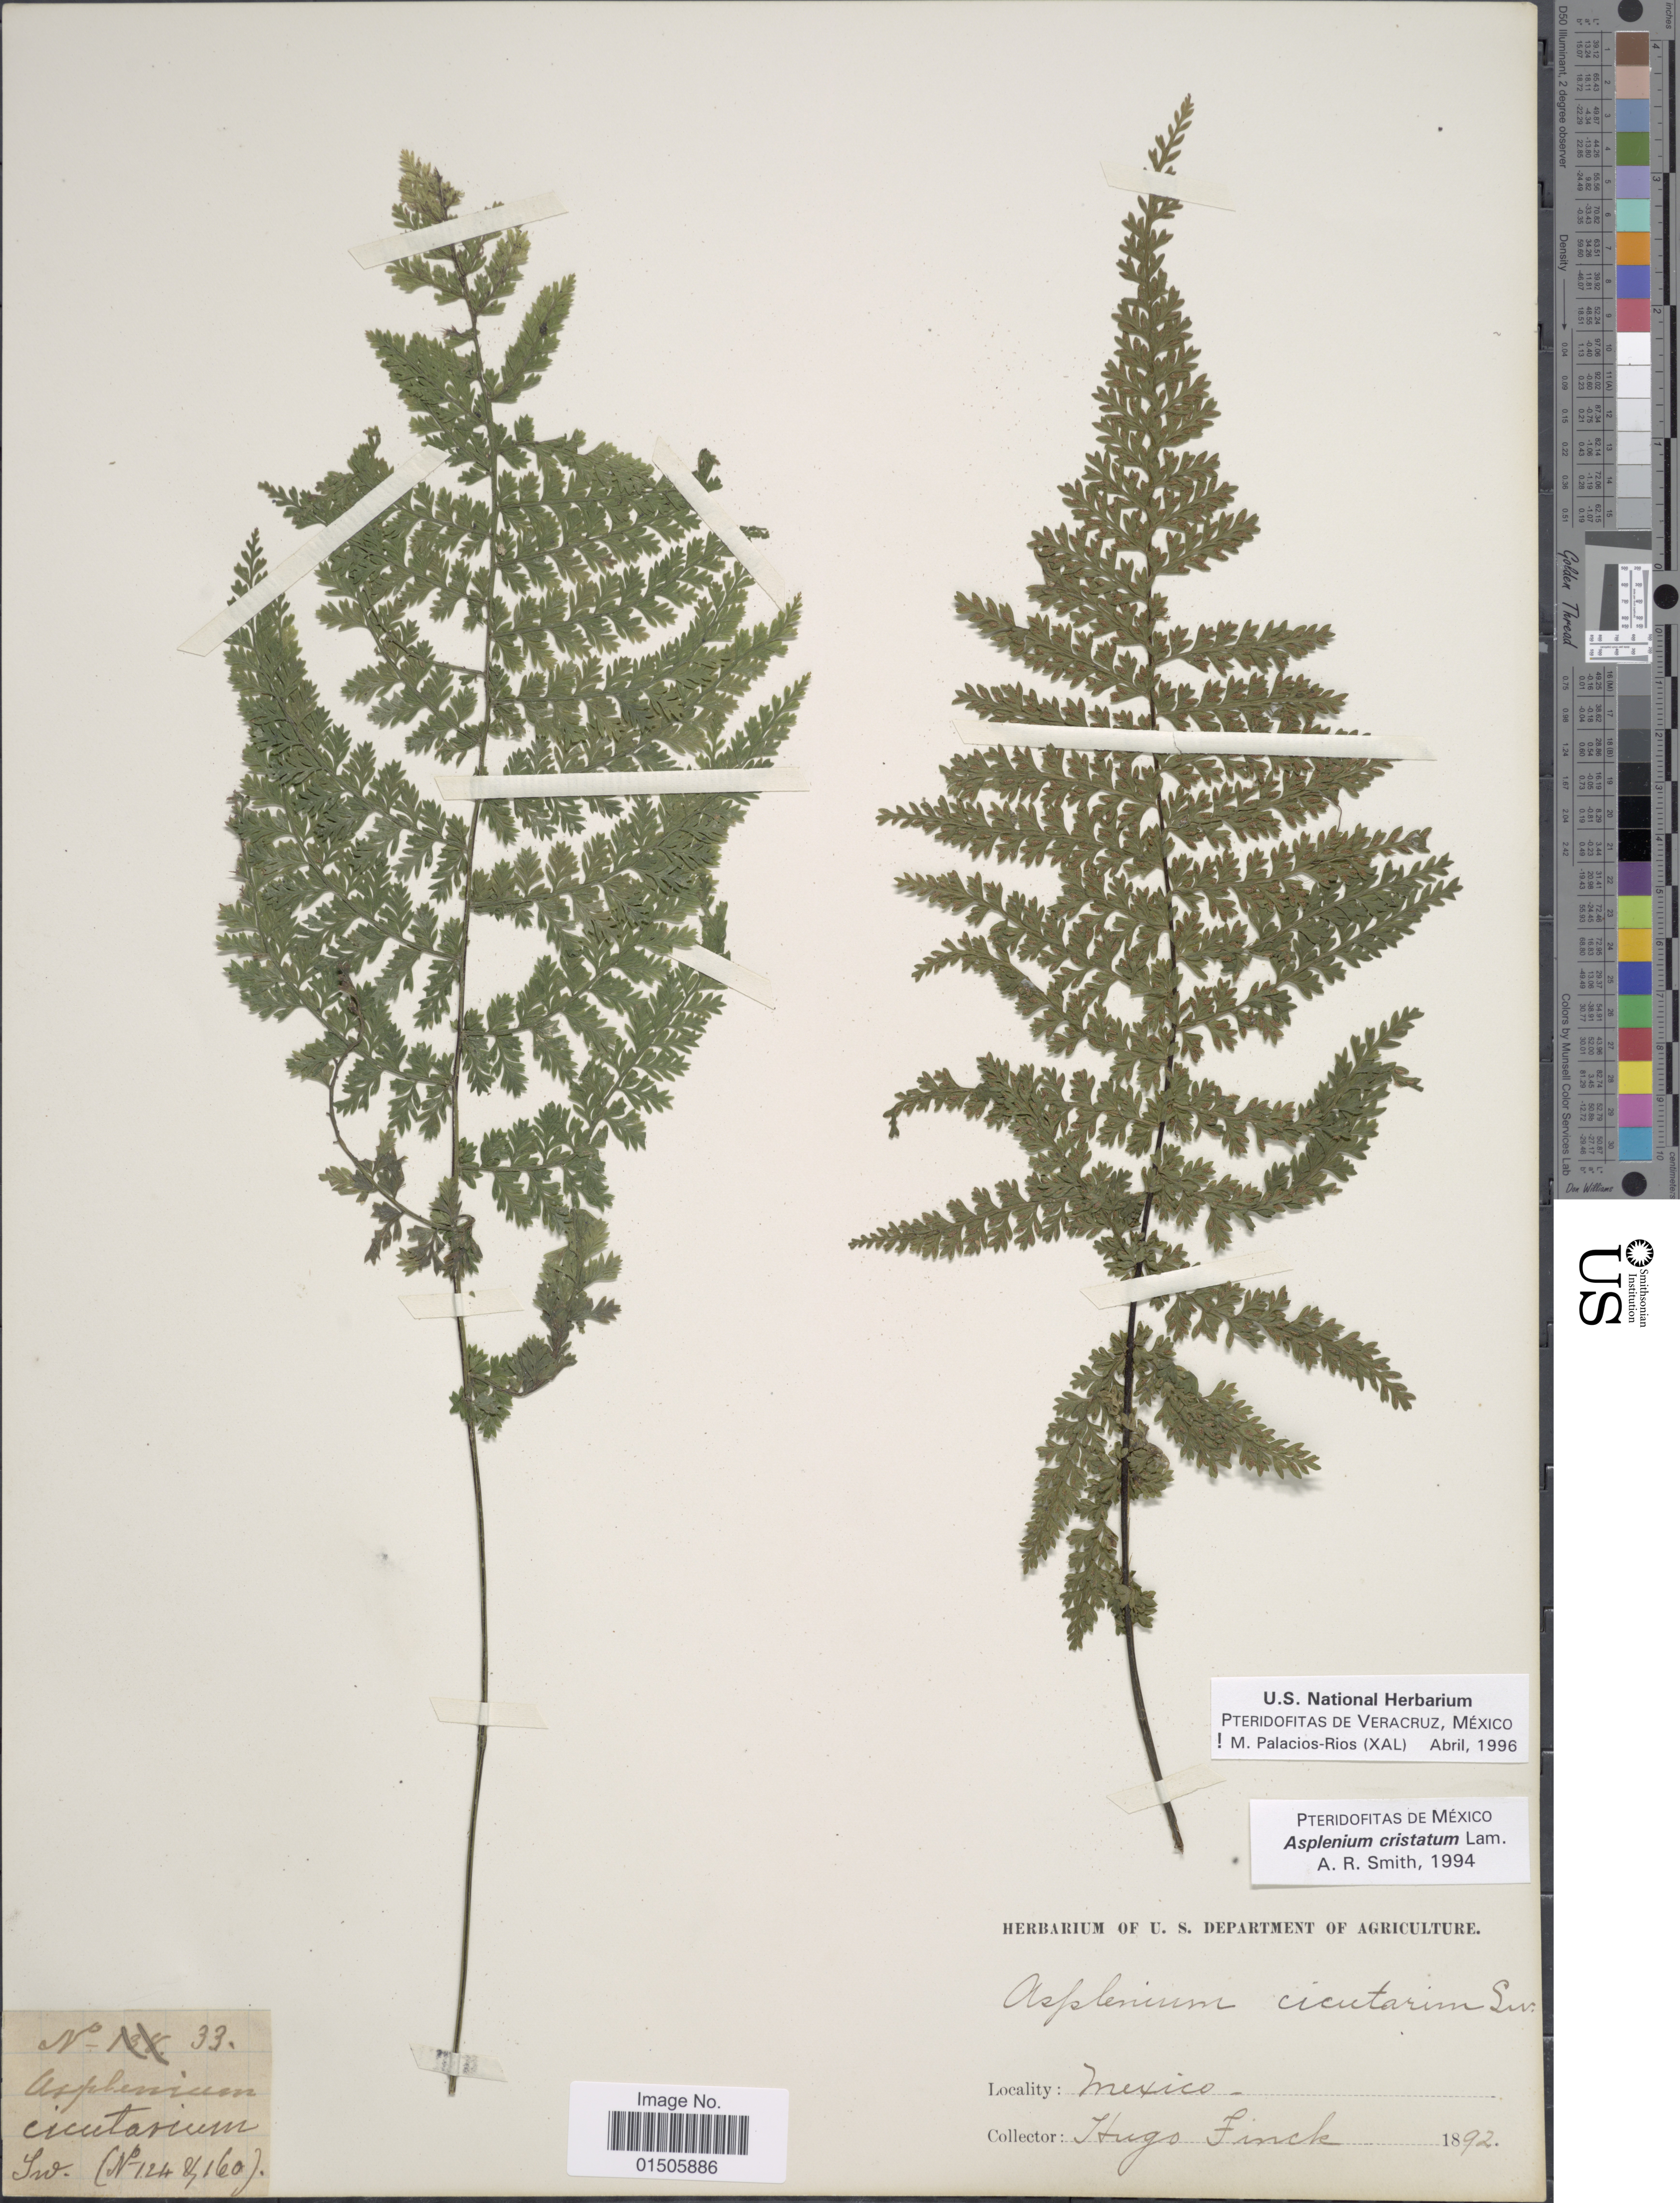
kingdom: Plantae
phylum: Tracheophyta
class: Polypodiopsida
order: Polypodiales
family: Aspleniaceae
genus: Asplenium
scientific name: Asplenium cristatum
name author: Lam.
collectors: H. Fink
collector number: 33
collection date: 1892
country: Mexico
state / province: México